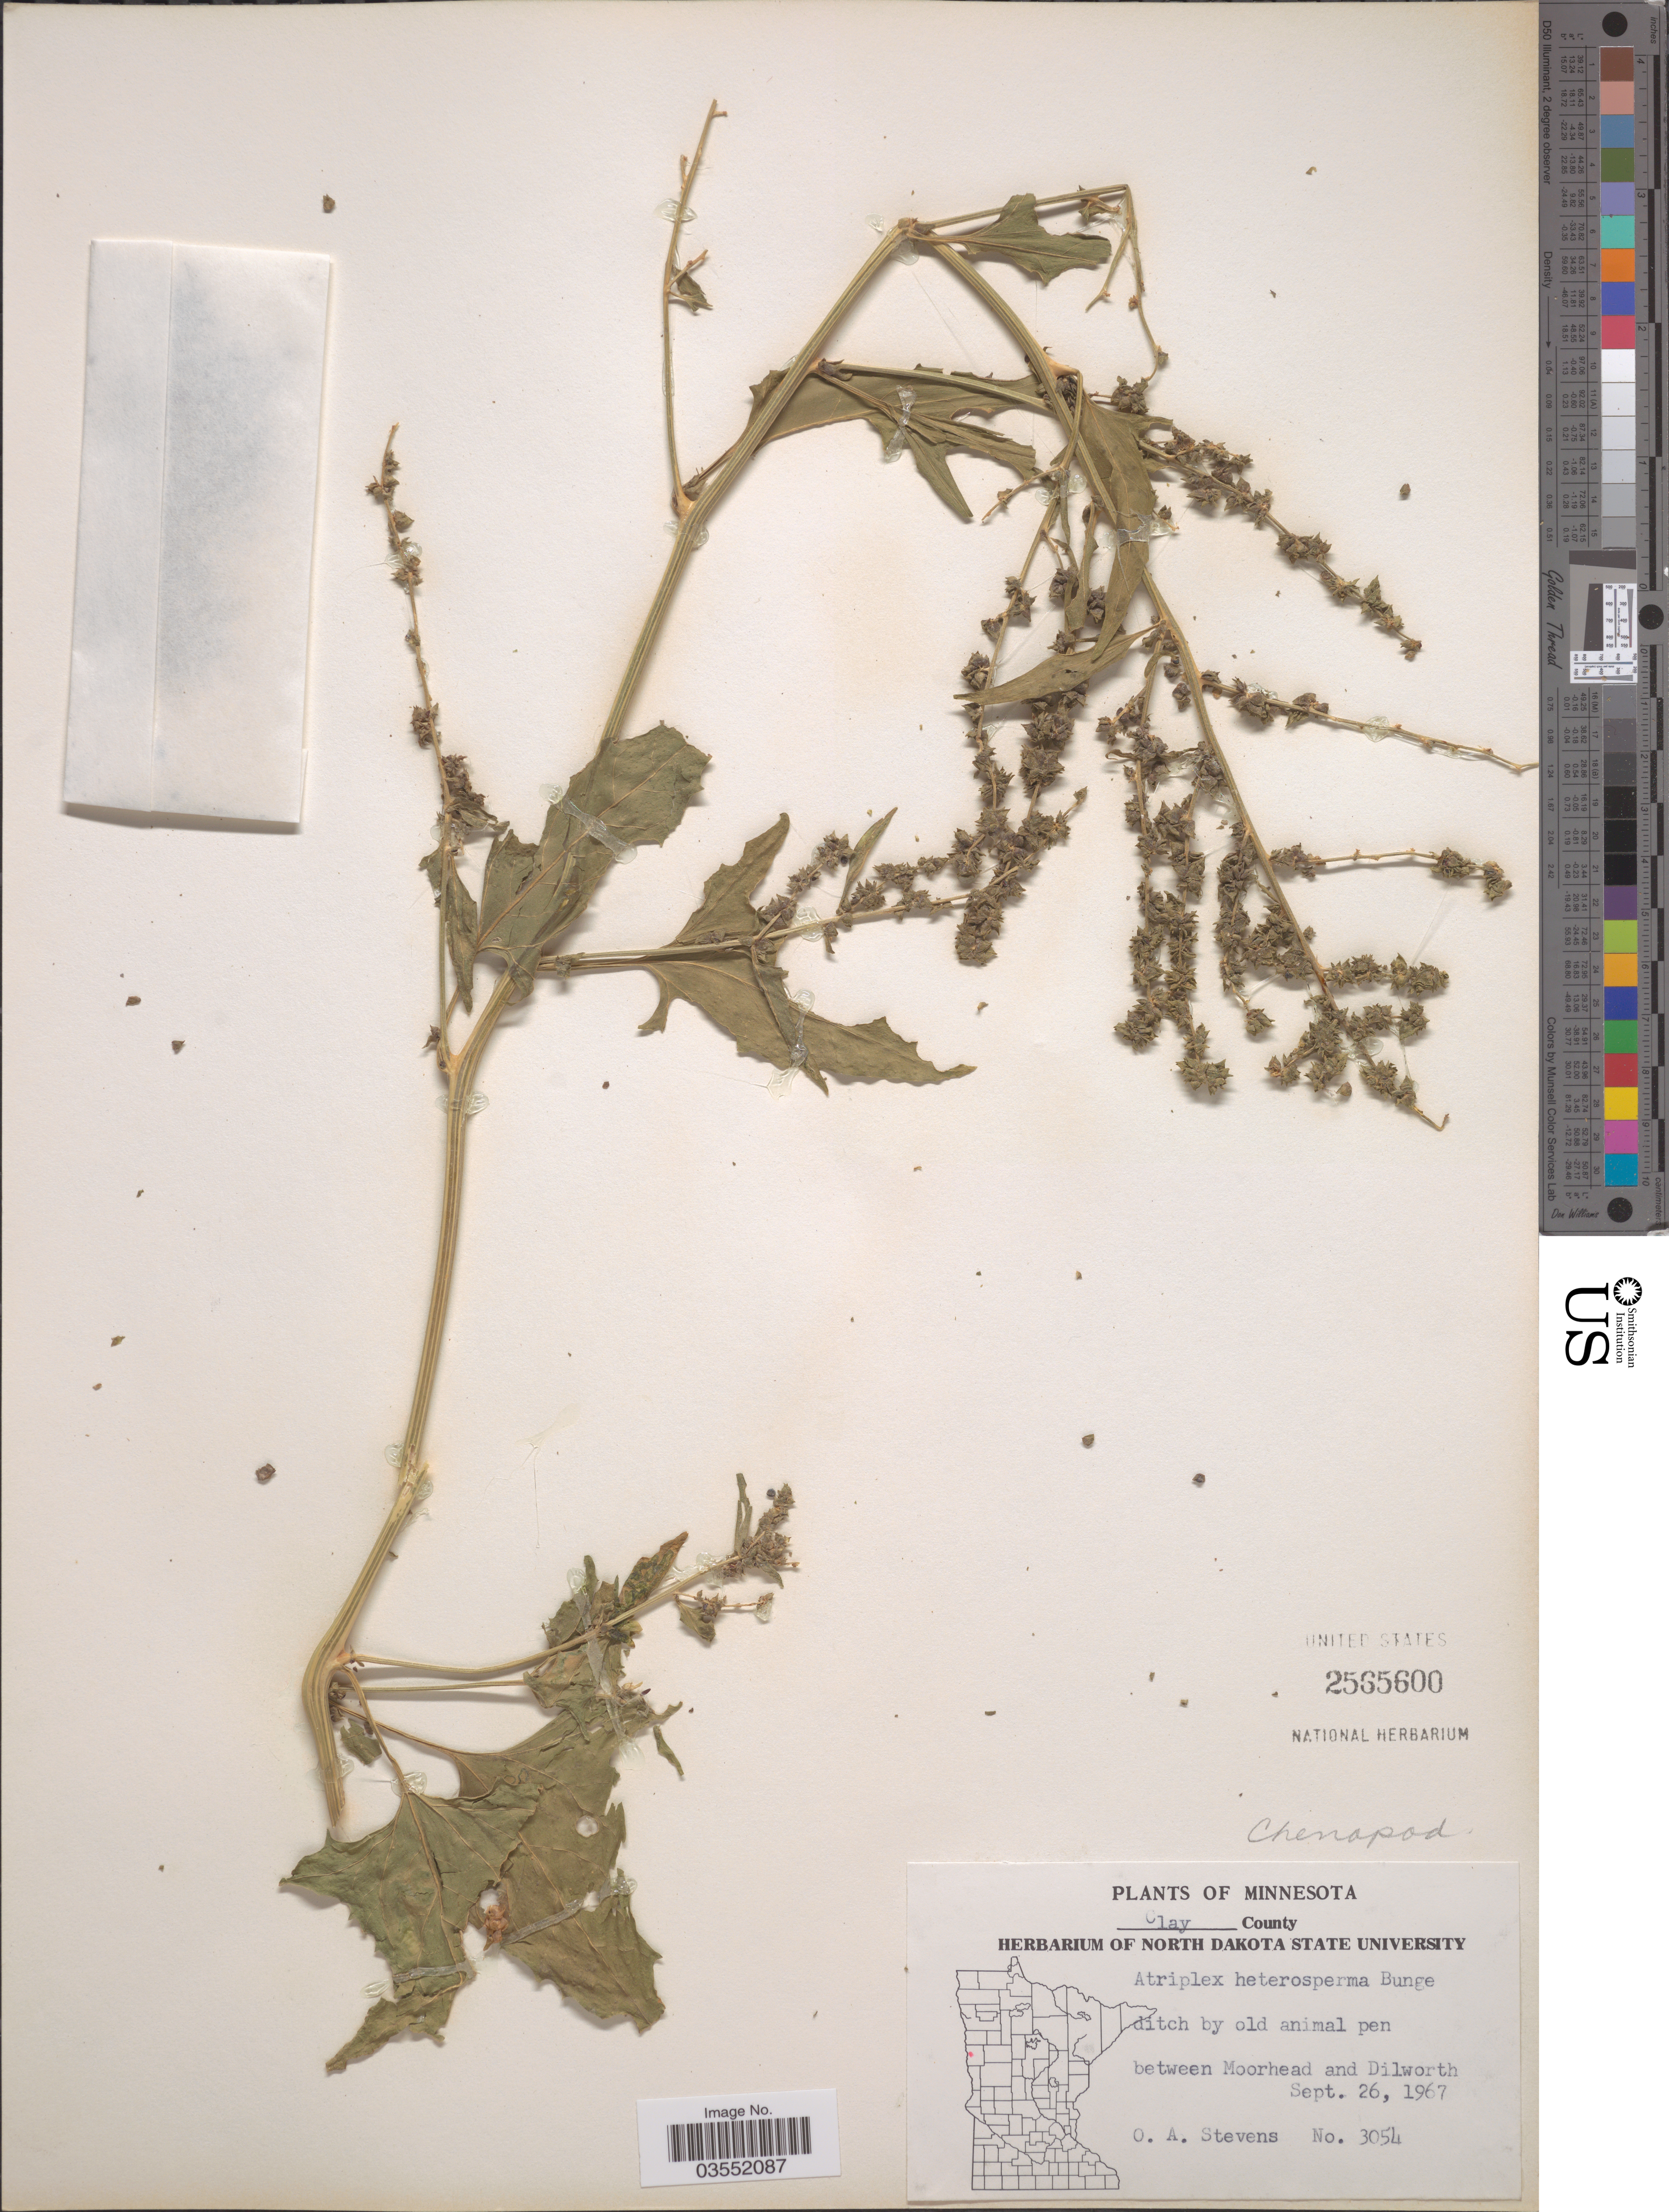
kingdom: Plantae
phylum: Tracheophyta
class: Magnoliopsida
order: Caryophyllales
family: Amaranthaceae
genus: Atriplex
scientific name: Atriplex heterosperma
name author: Bunge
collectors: O. A. Stevens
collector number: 3054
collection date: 1967-09-26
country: United States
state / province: Minnesota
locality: Clay County. Ditch by old animal pen between Moorhead and Dilworth.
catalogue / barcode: US 2565600